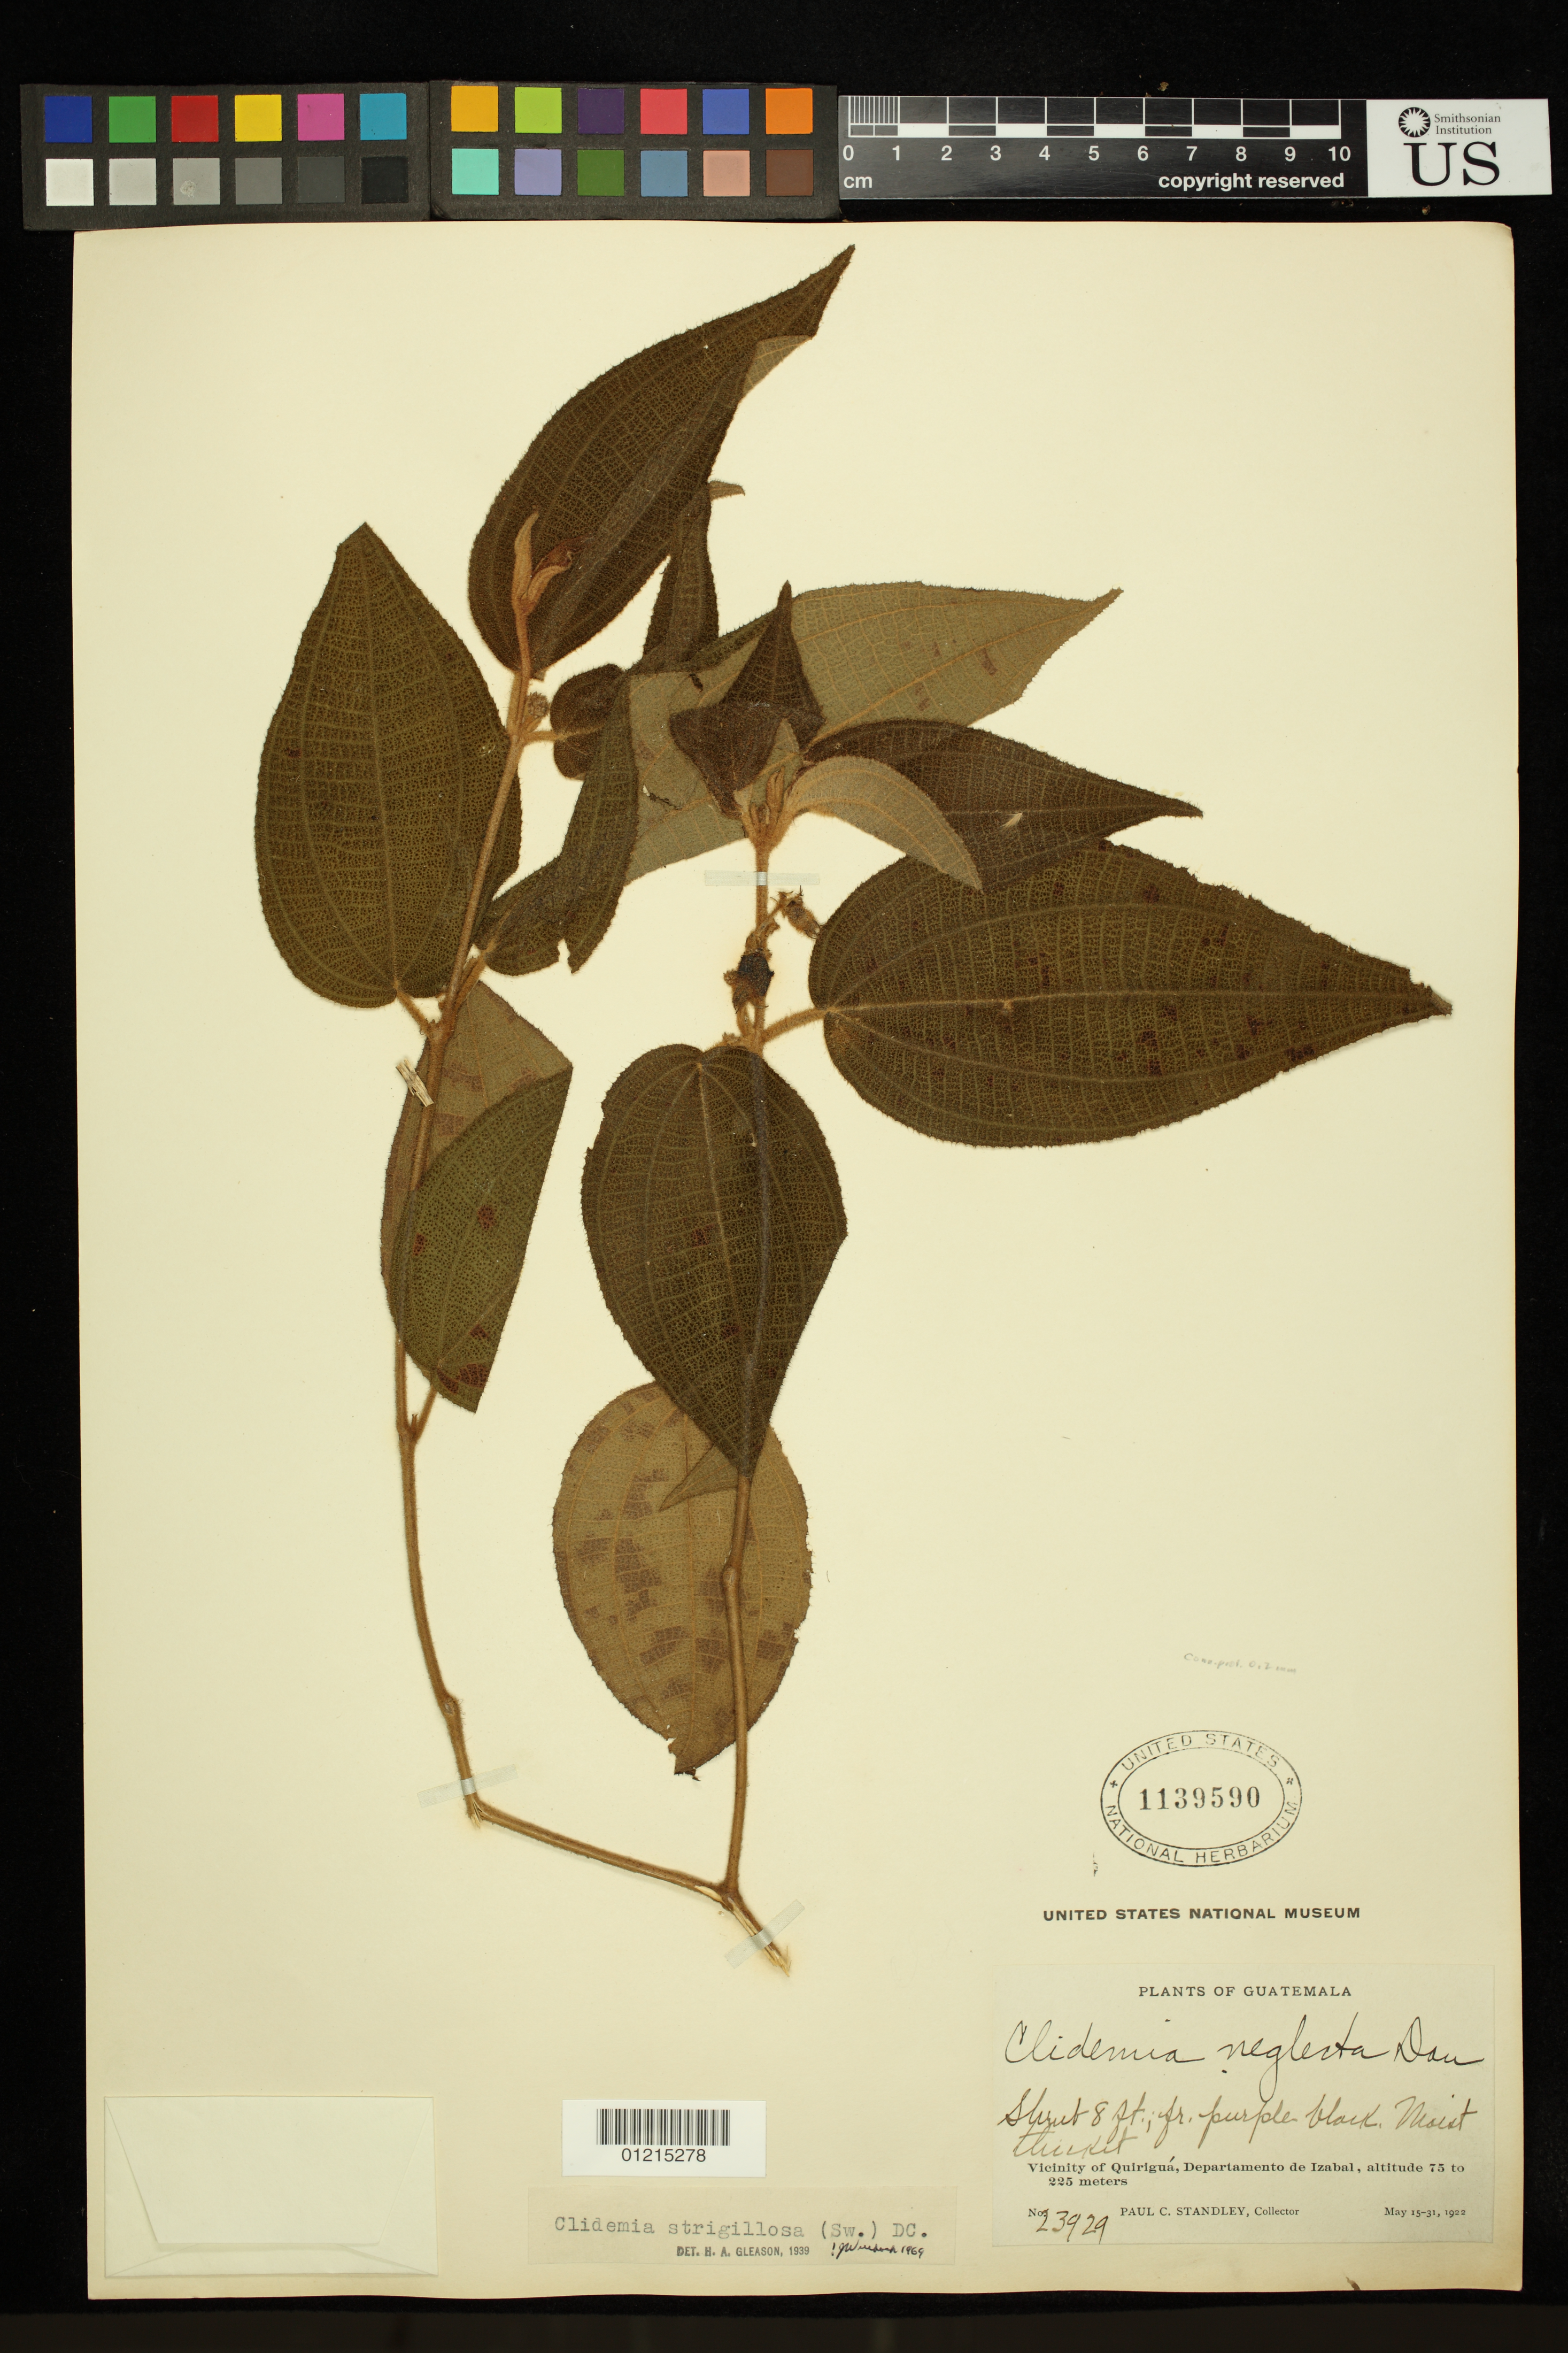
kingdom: Plantae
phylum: Tracheophyta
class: Magnoliopsida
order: Myrtales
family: Melastomataceae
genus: Clidemia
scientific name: Clidemia strigillosa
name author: (Sw.) DC.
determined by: Gleason, H. A.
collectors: P. C. Standley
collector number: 23929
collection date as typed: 15 May 1922 to 31 Mar 1922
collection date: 1922-03-31/1922-05-15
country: Guatemala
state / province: Izabal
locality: Vicinity of Quiriguá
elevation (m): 75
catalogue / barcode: US 1139590